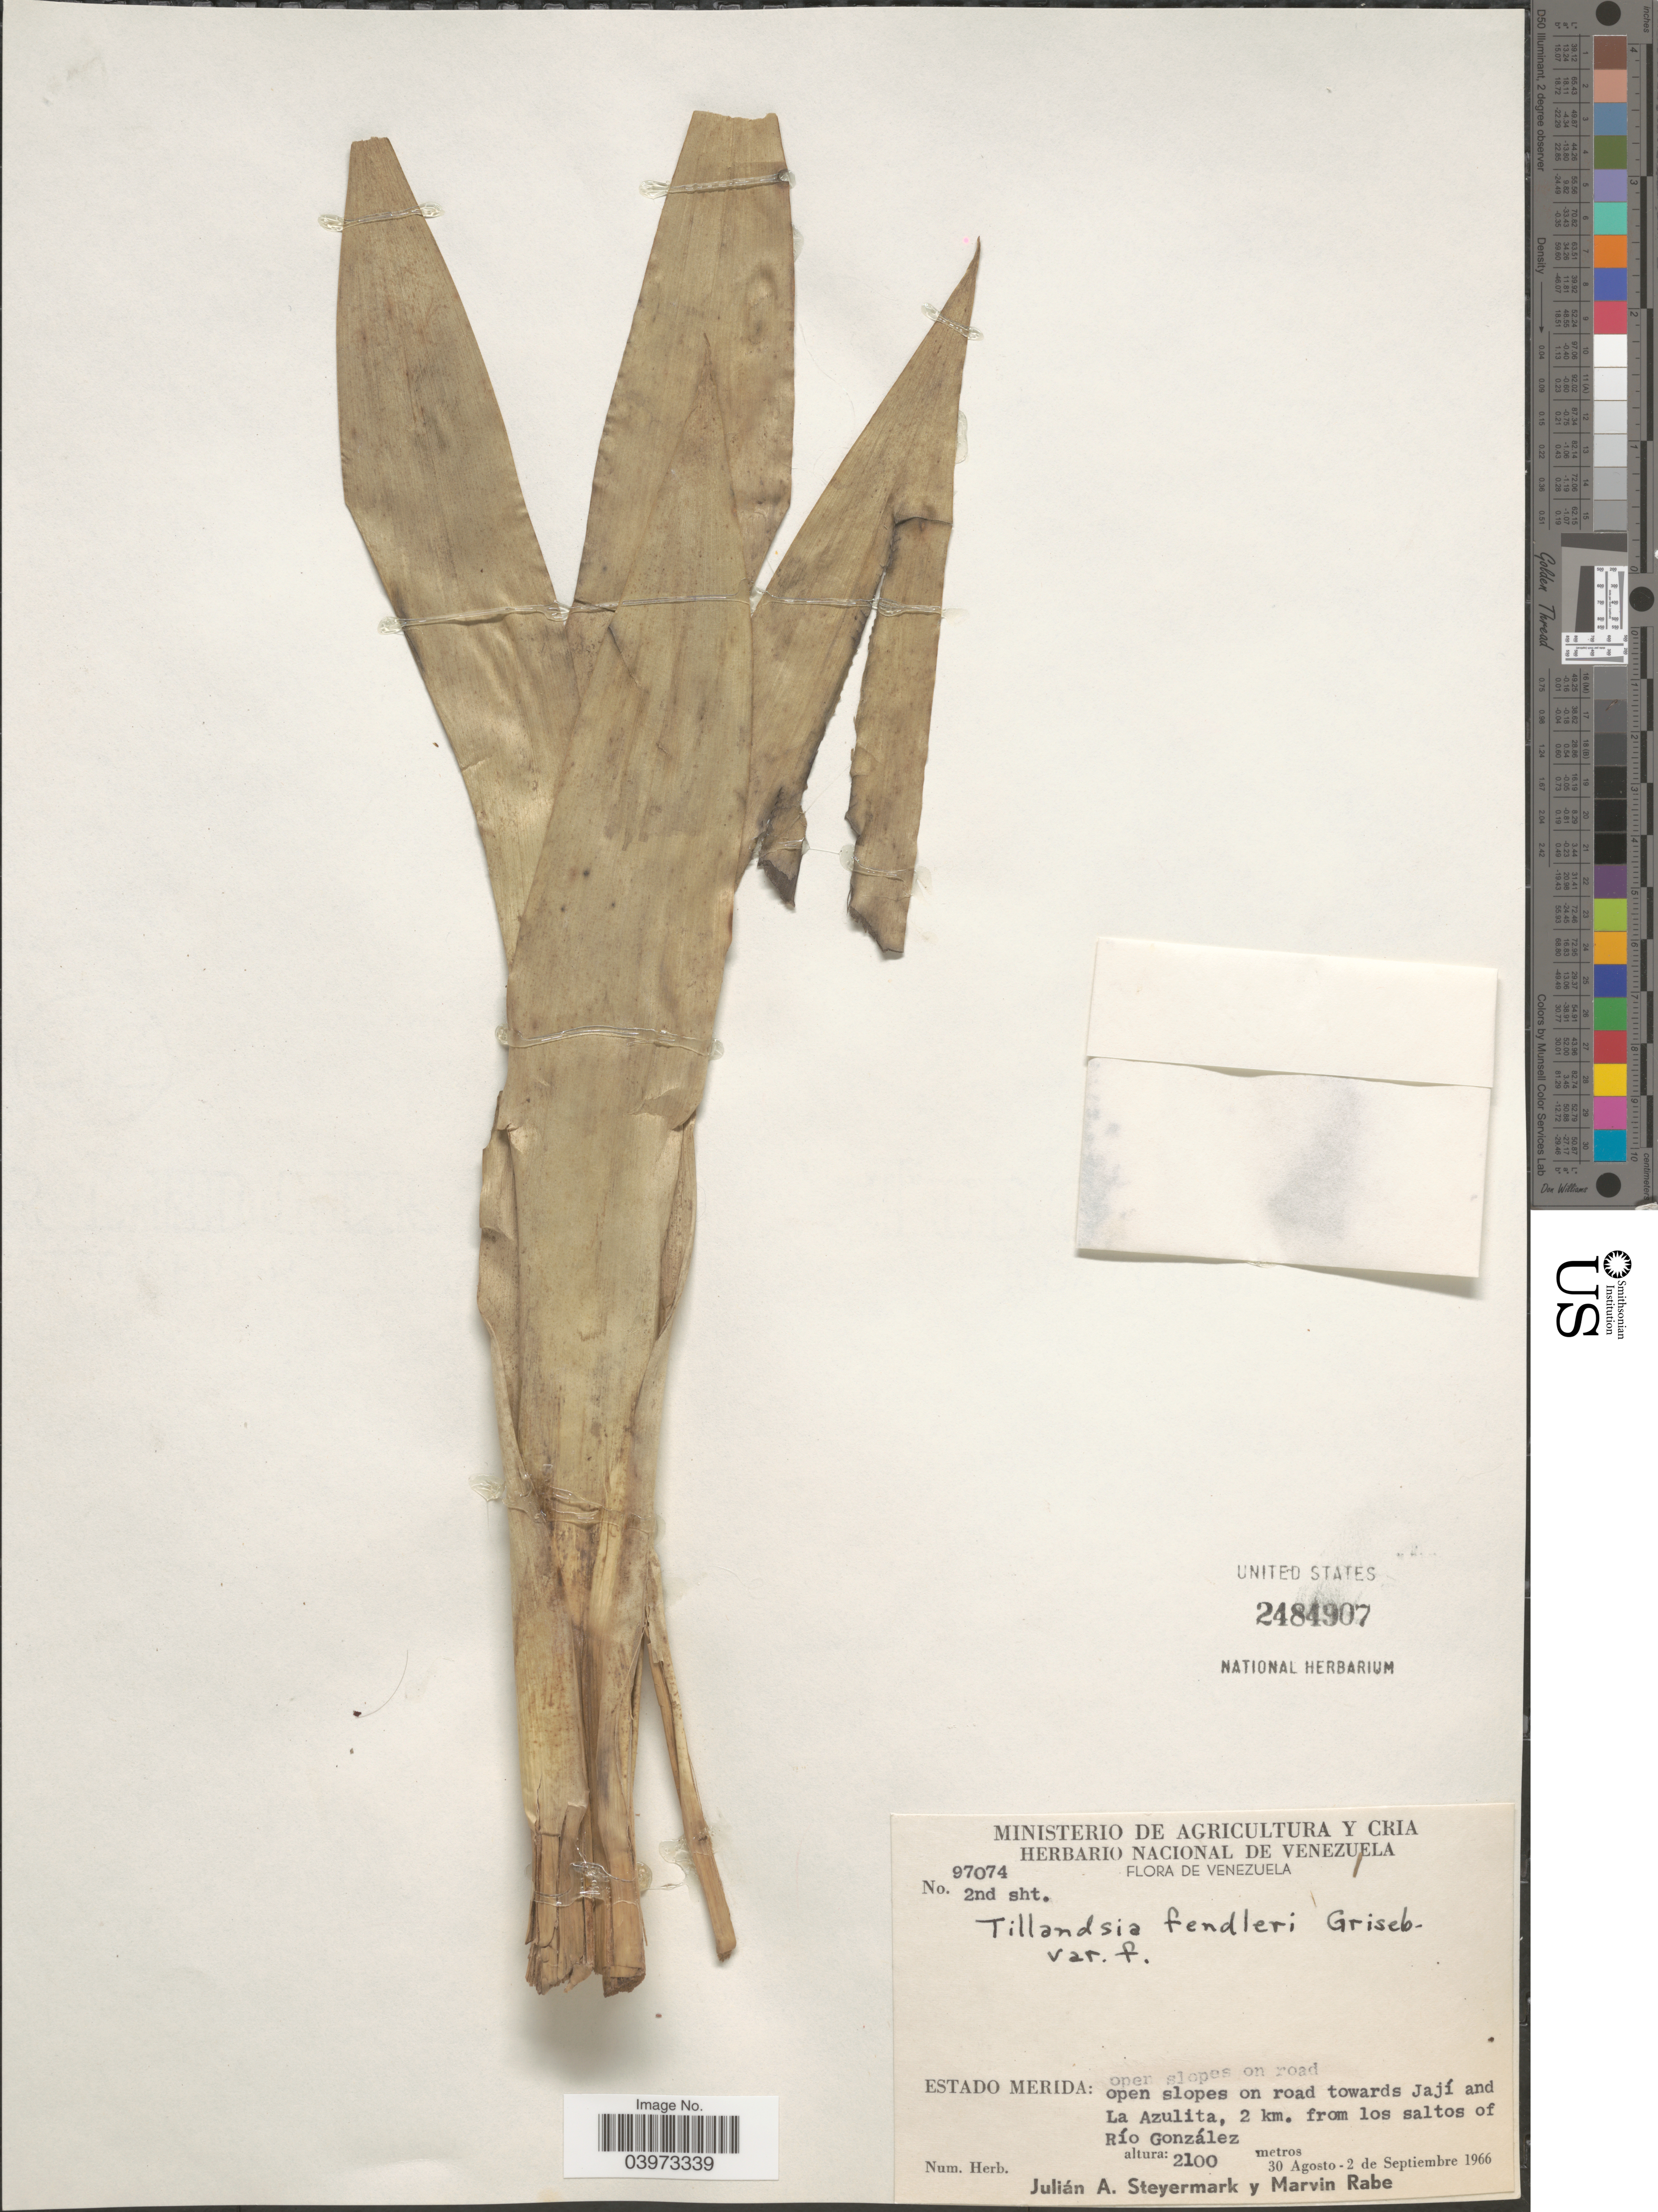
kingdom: Plantae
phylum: Tracheophyta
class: Liliopsida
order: Poales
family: Bromeliaceae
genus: Tillandsia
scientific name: Tillandsia fendleri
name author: Griseb.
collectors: J. Steyermark & M. Rabe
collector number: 97074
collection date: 1966-08-30/1966-09-02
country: Venezuela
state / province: Merida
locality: Open slopes on road towards Jají and La Azulita, 2 km. from los saltos of Río González.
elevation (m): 2100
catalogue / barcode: US 2484907